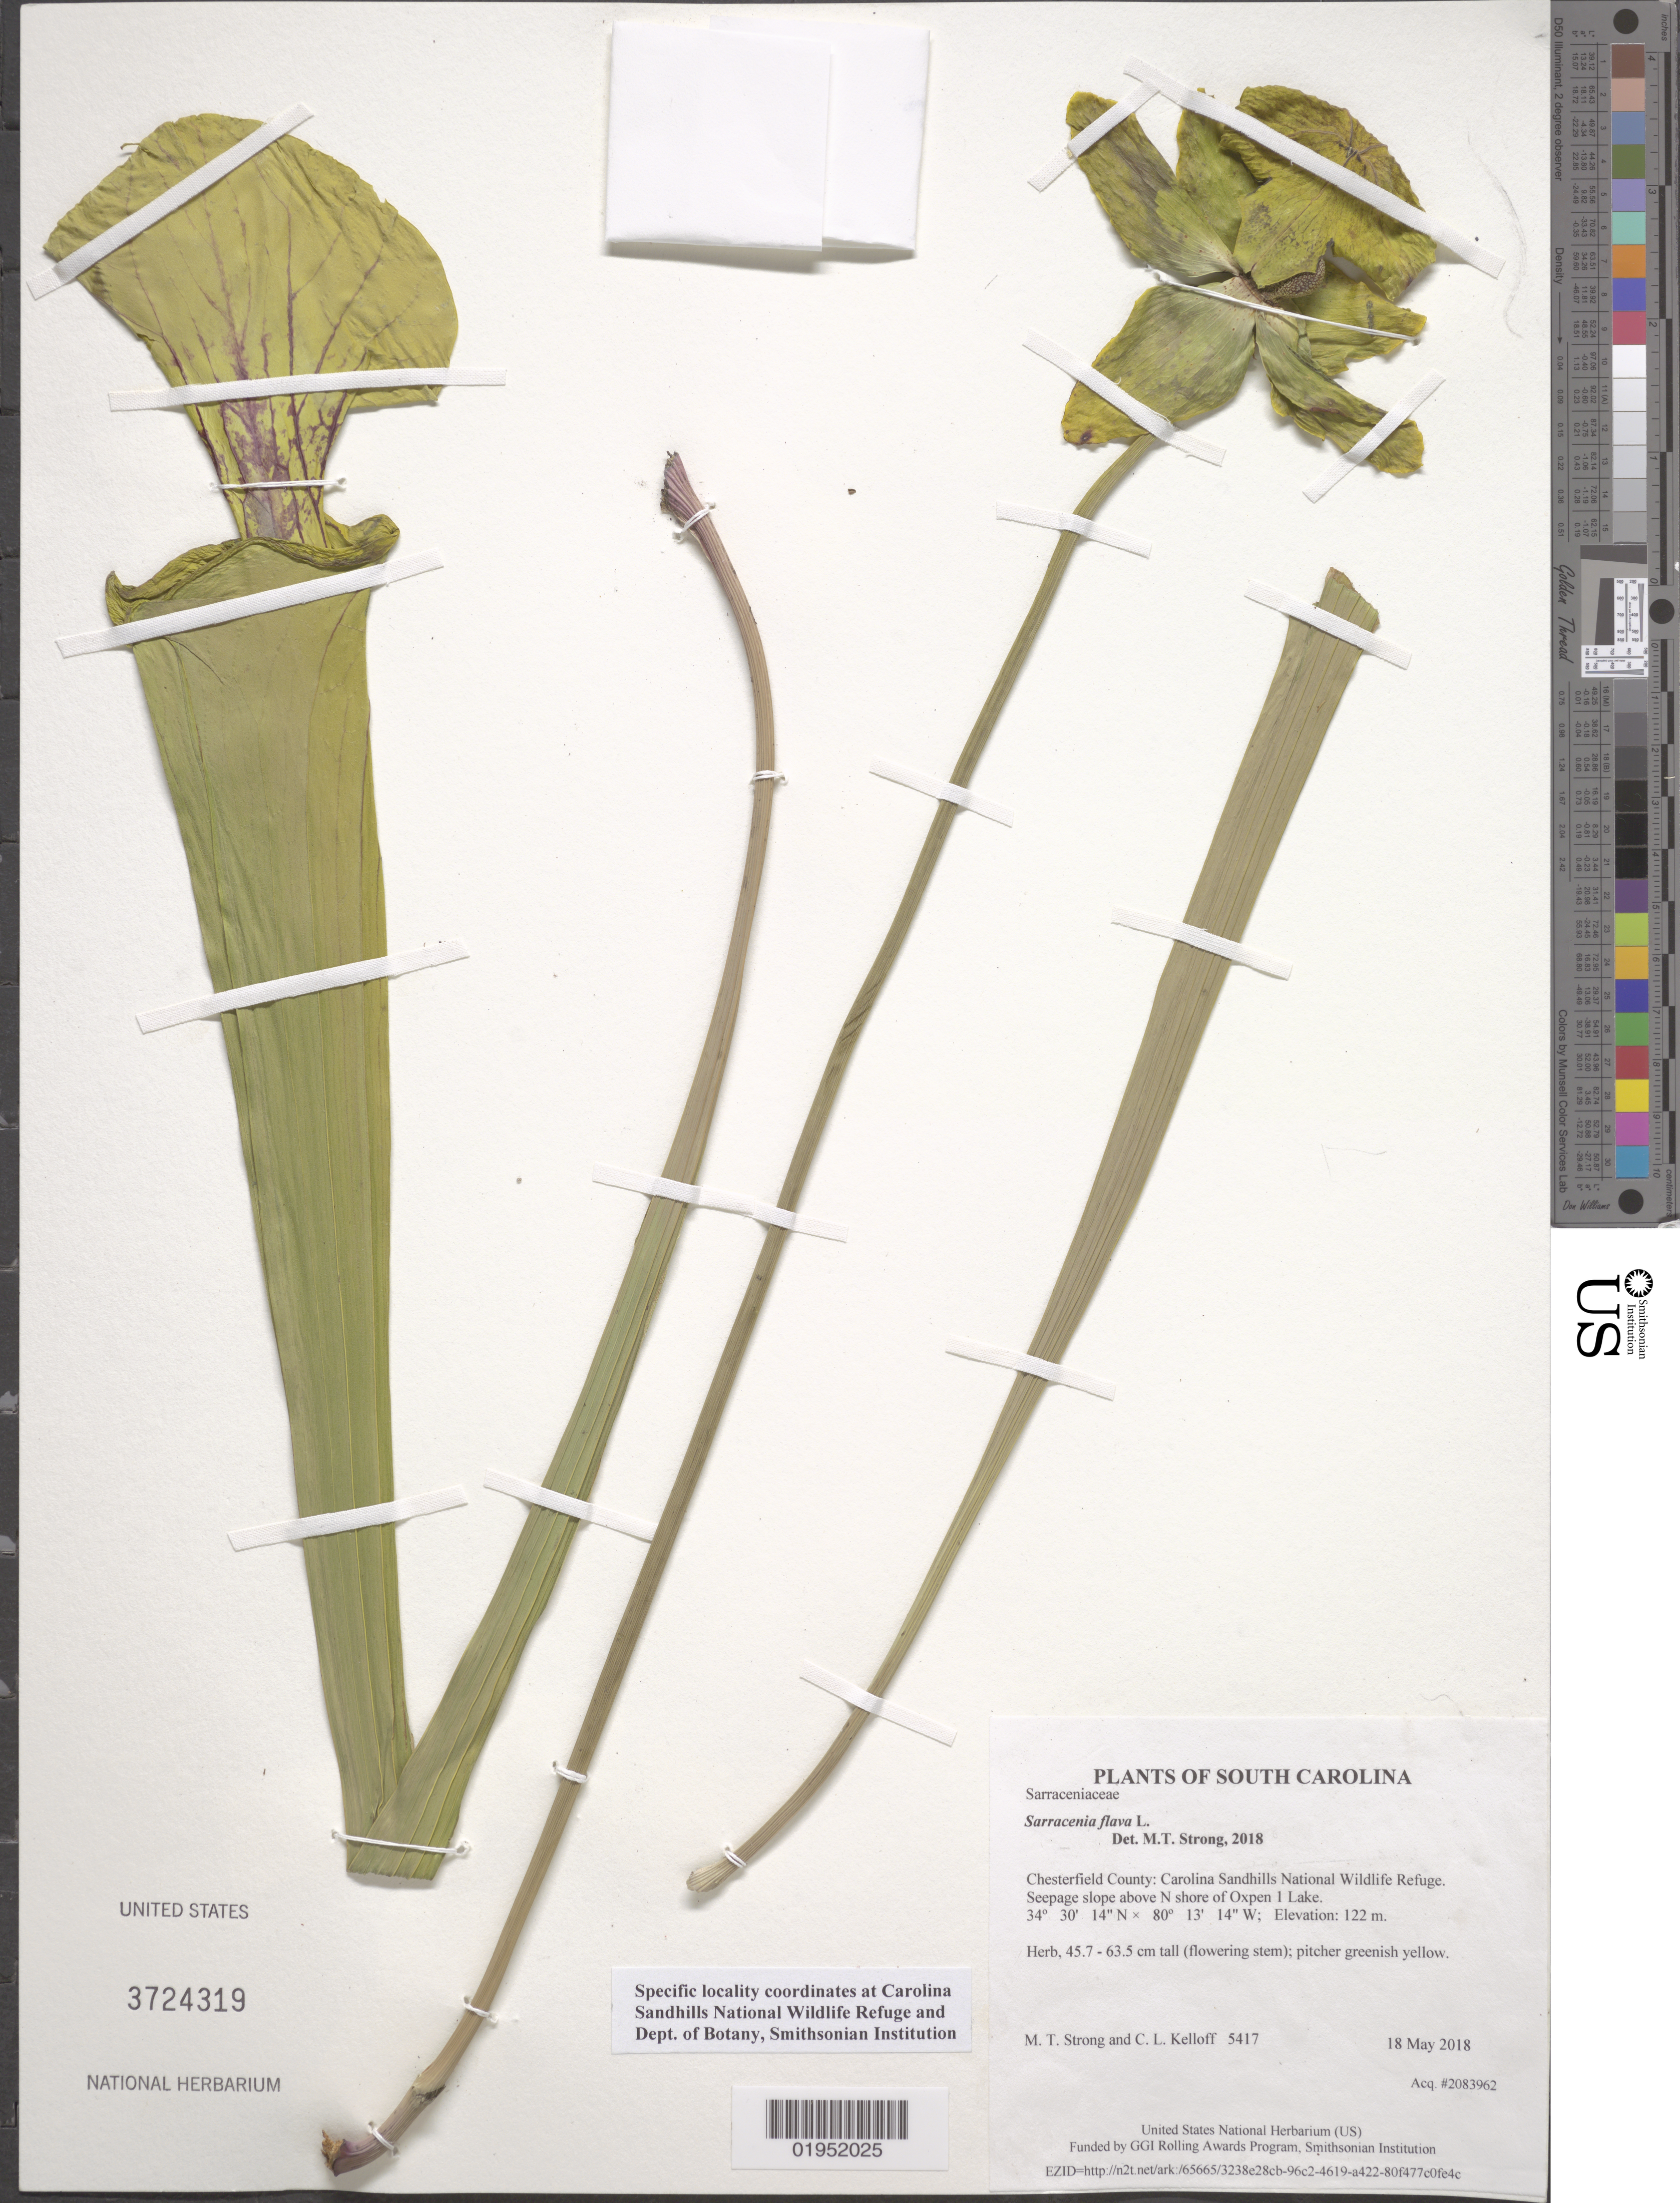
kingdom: Plantae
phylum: Tracheophyta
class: Magnoliopsida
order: Ericales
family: Sarraceniaceae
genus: Sarracenia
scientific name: Sarracenia flava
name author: L.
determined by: Strong, Mark T., (BOT), Smithsonian Institution - National Museum of Natural History (UNITED STATES)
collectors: M. T. Strong & C. L. Kelloff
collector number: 5417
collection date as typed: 18 May 2018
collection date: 2018-05-18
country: United States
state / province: South Carolina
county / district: Chesterfield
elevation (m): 122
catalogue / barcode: US 3724319